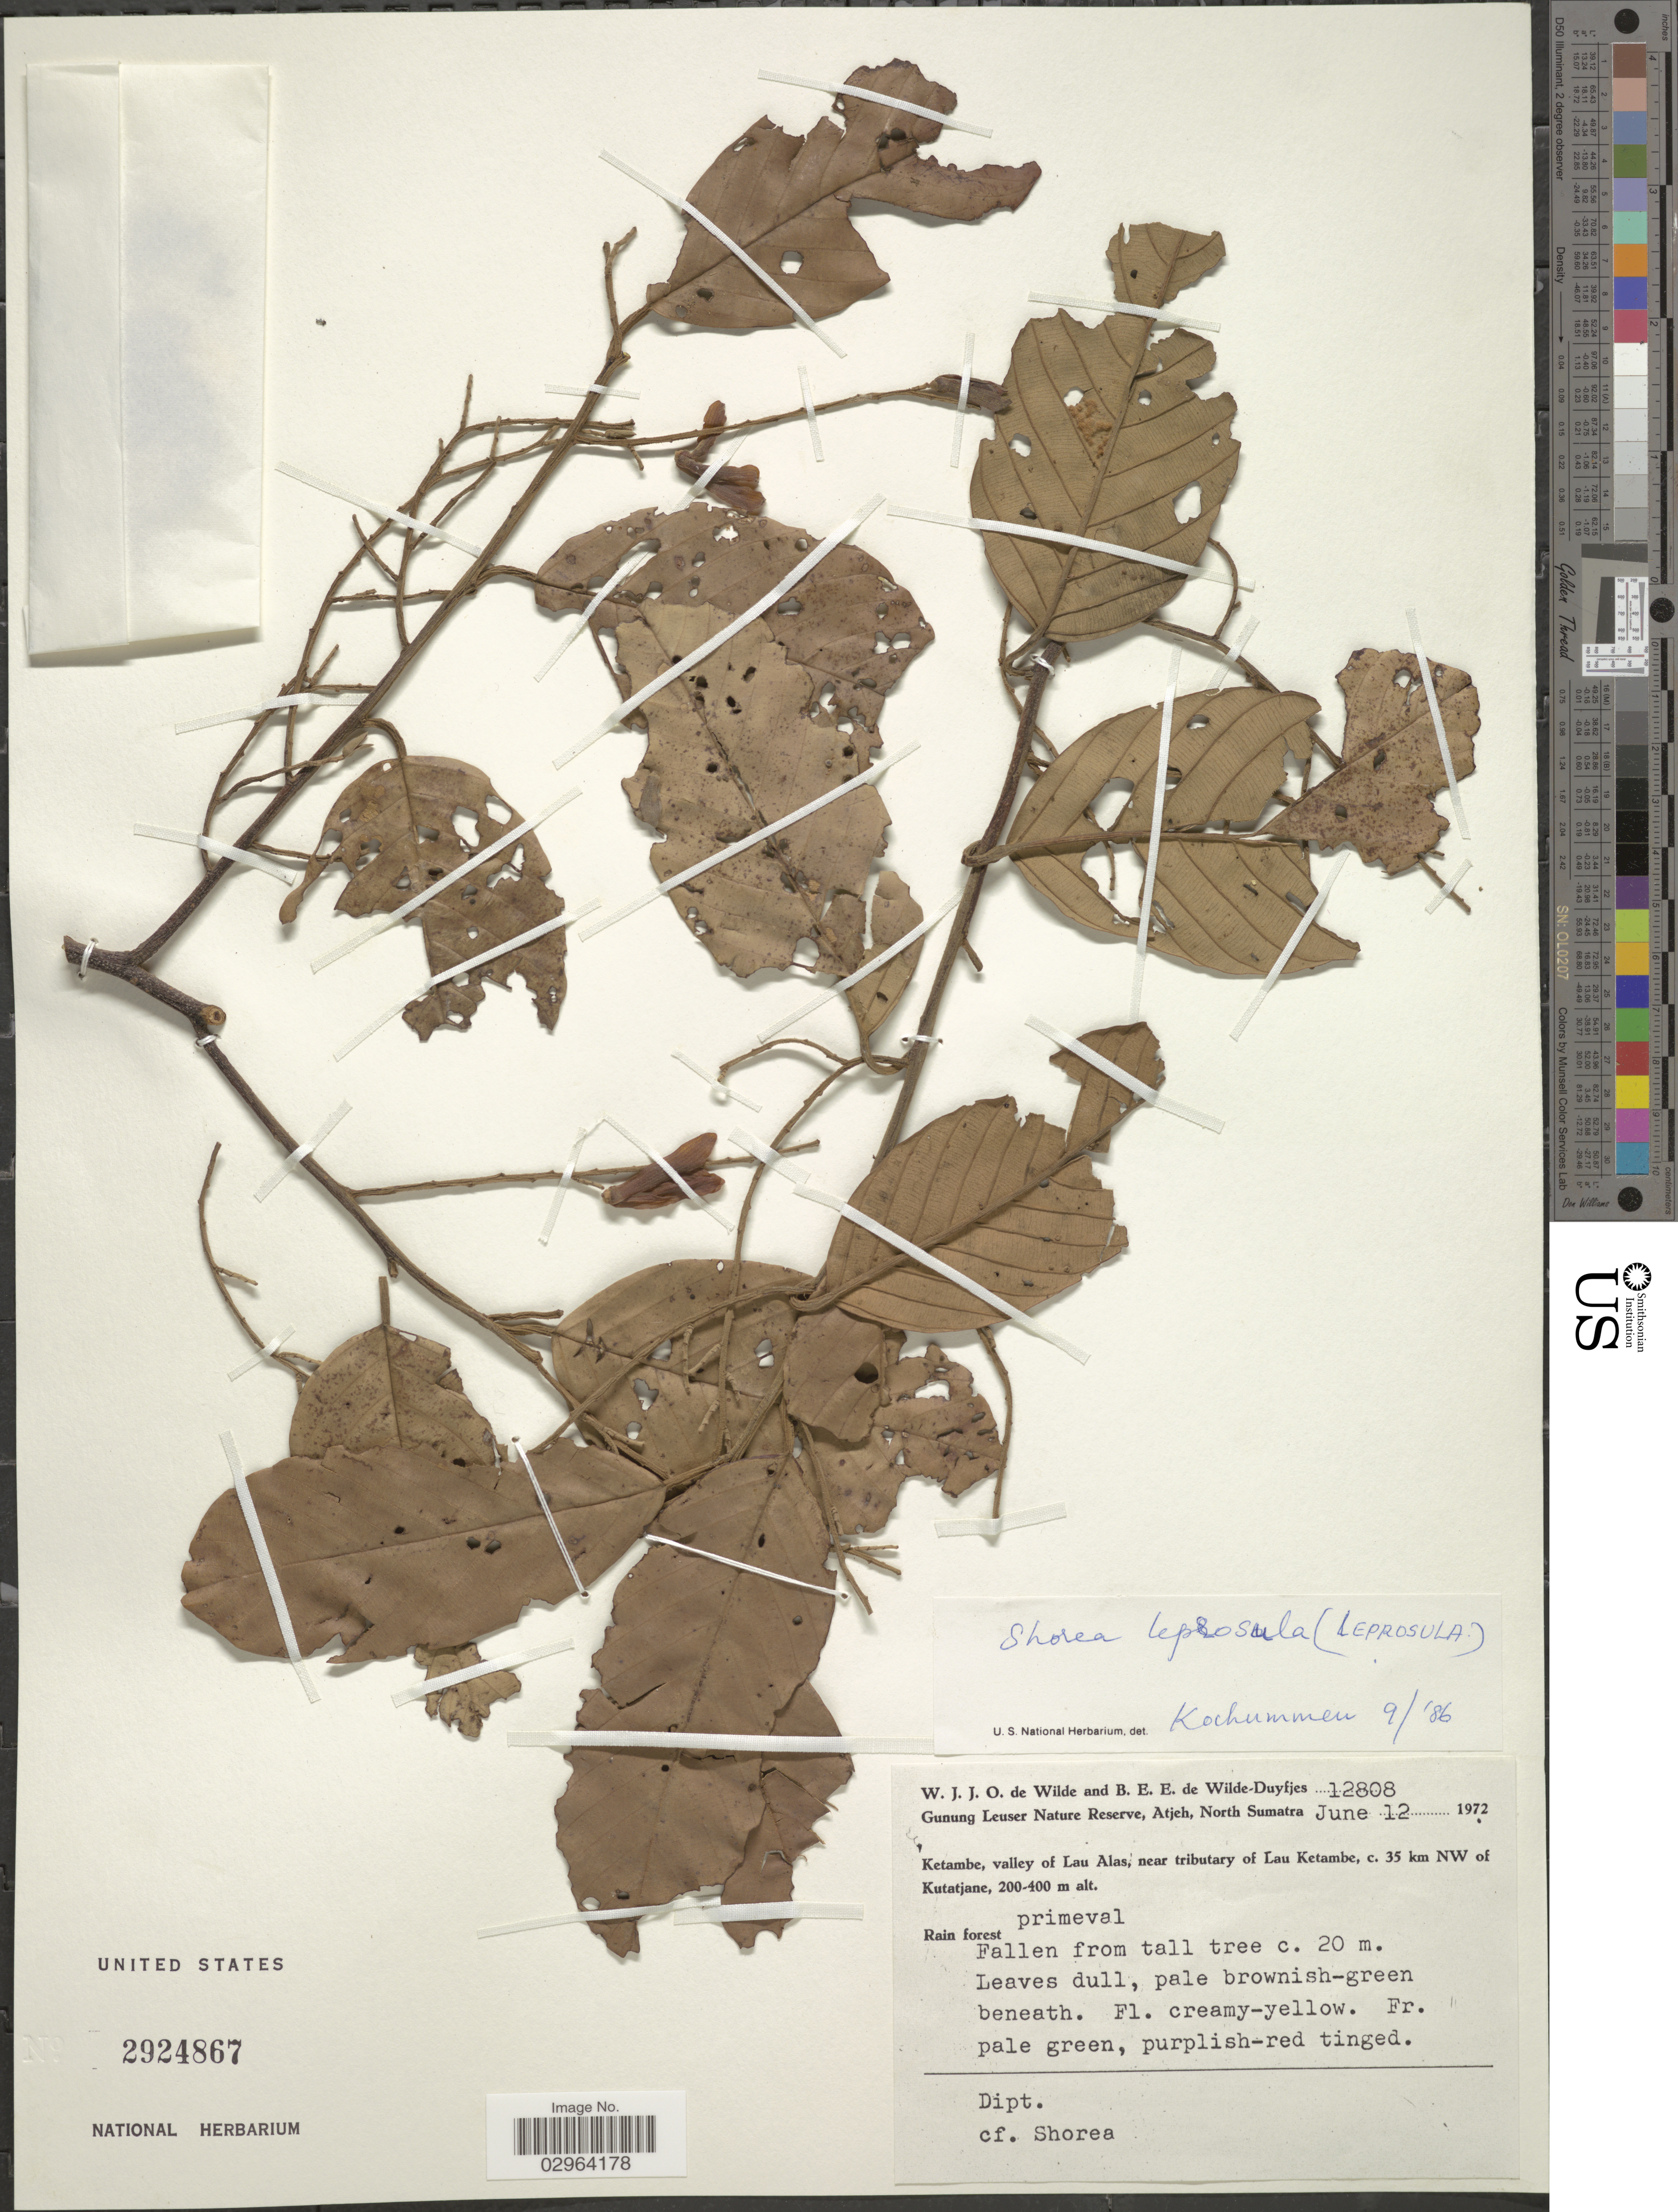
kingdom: Plantae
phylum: Tracheophyta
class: Magnoliopsida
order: Malvales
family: Dipterocarpaceae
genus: Rubroshorea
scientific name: Rubroshorea leprosula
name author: (Miq.) P.S. Ashton & J. Heck.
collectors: W. J. de Wilde & B. E. de Wilde-Duyfjes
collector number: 12808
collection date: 1972-06-12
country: Indonesia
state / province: Sumatra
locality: Gunung Leuser Nature Reserve, Atjeh, North Sumatra. Ketambe, valley of Lau Alas, near tributary of Lau Ketambe, c. 35 km NW of Kutatjane.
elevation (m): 200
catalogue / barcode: US 2924867